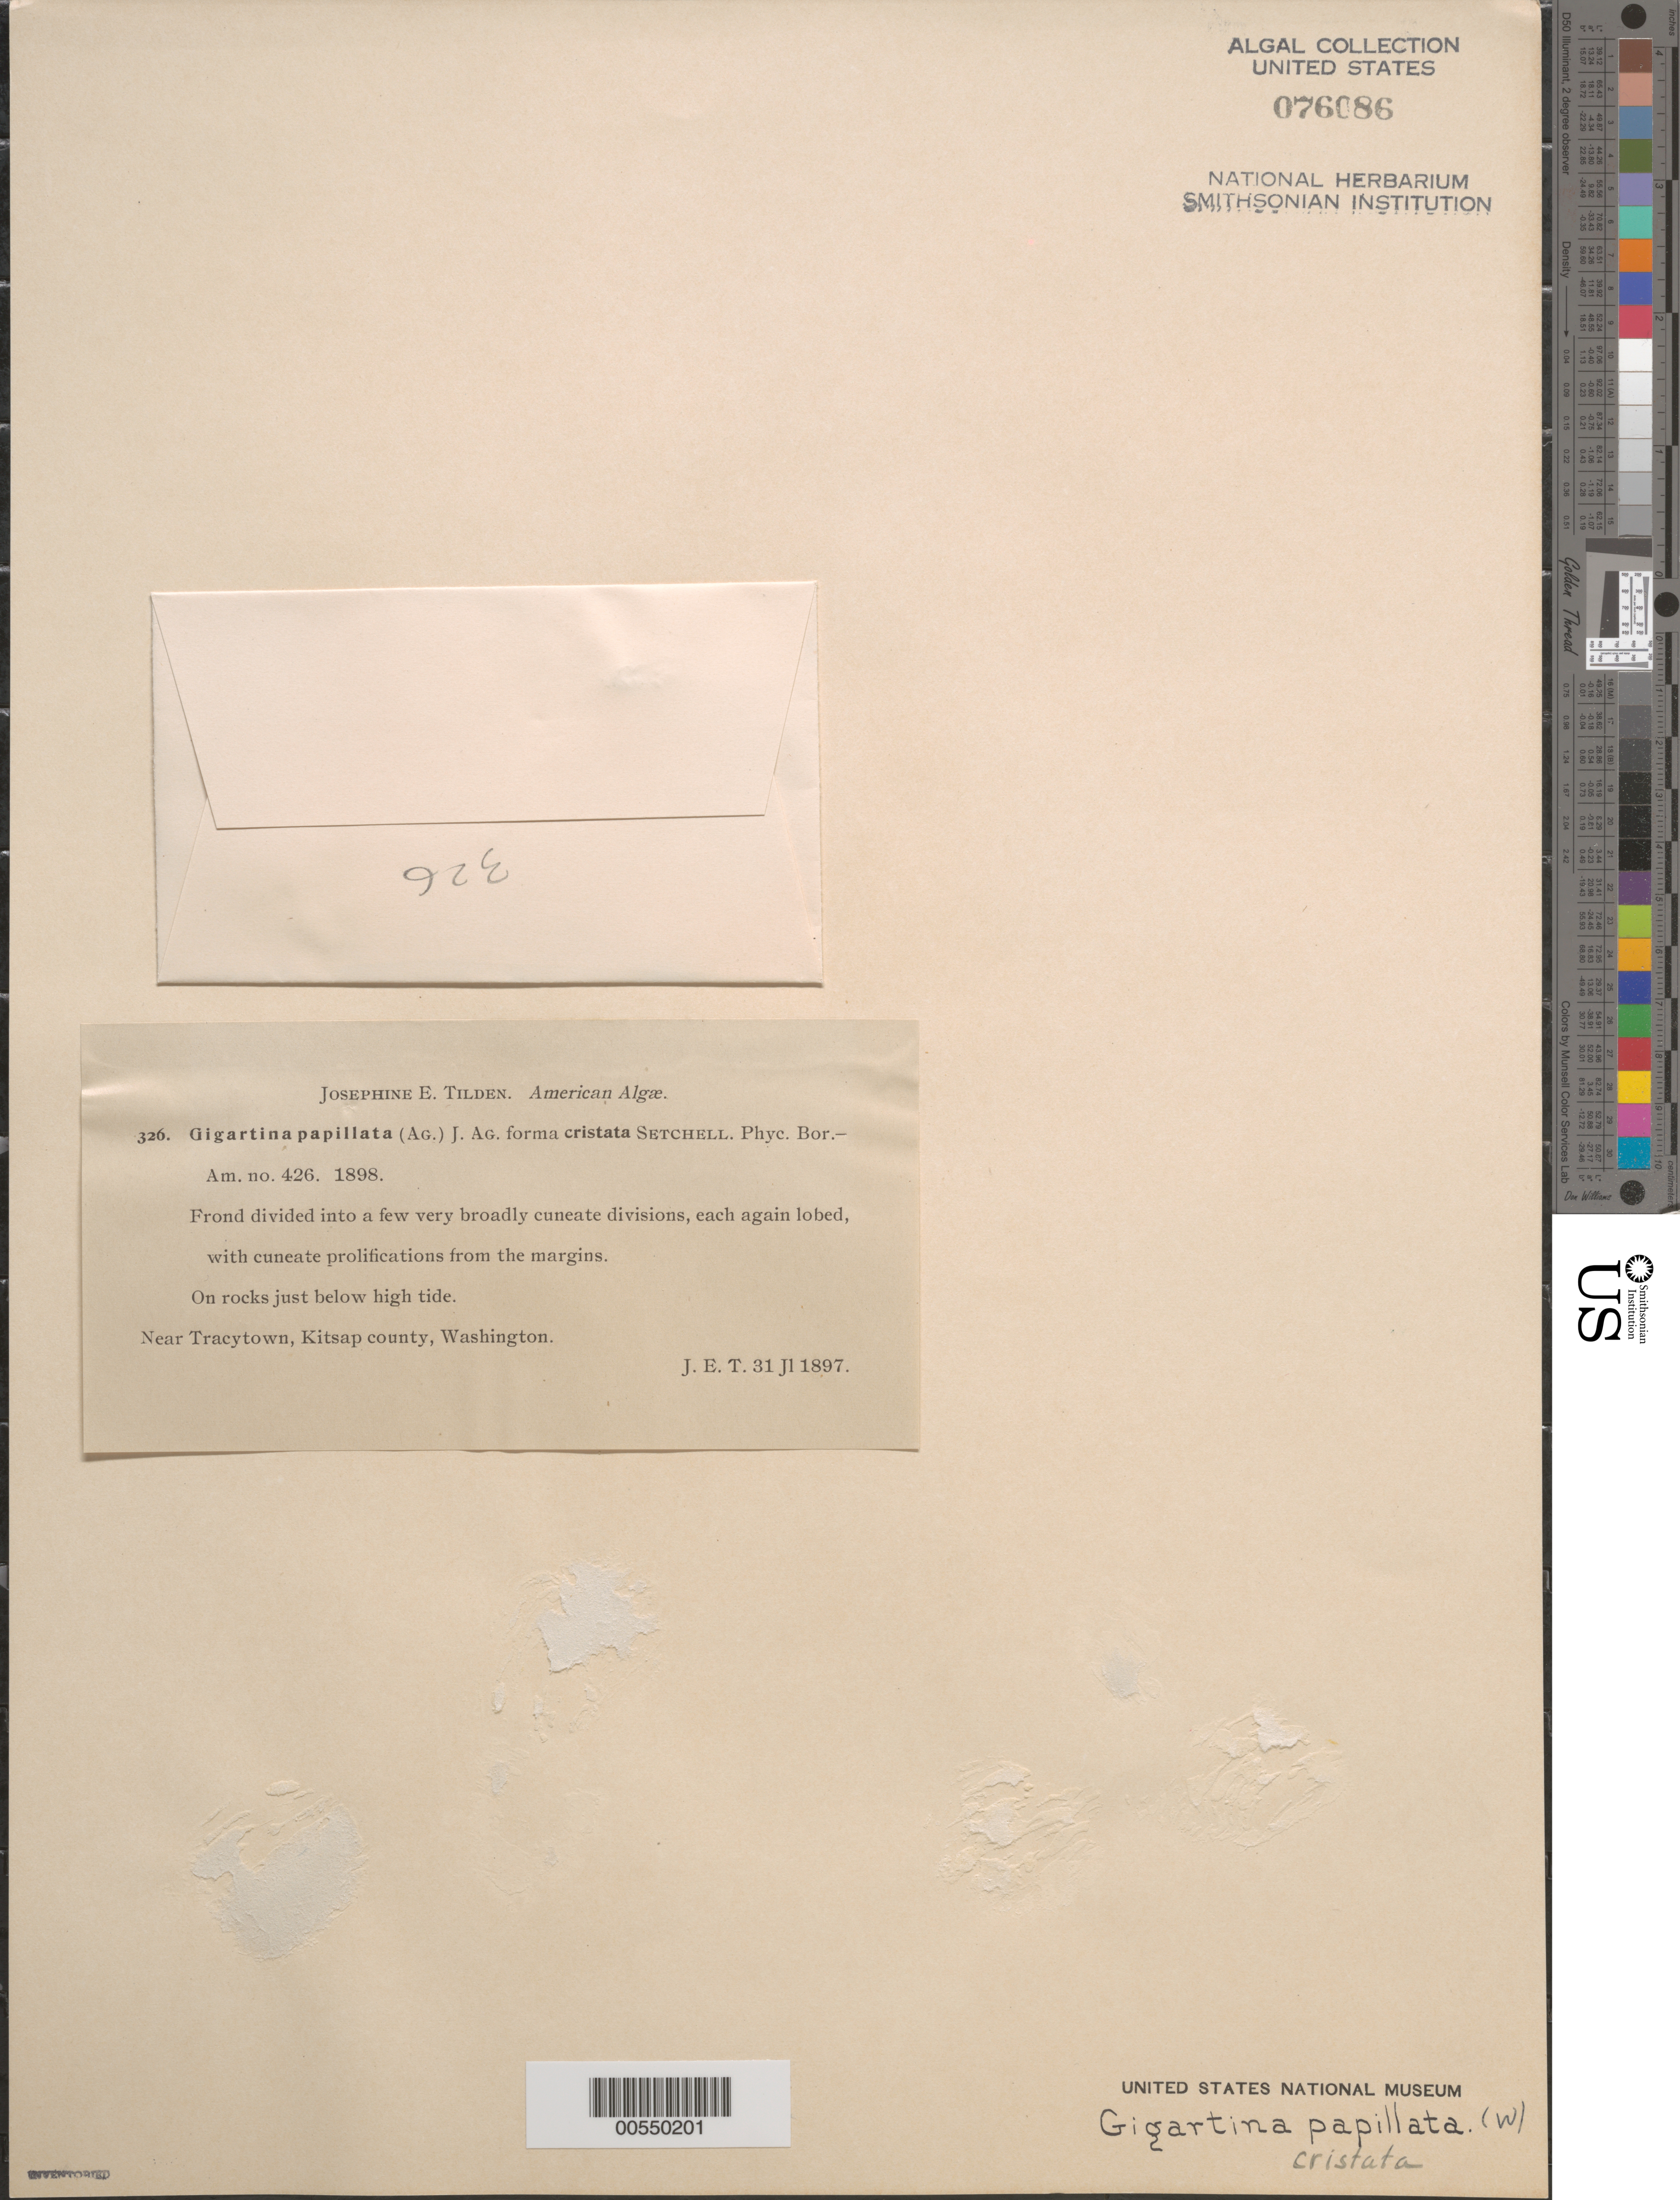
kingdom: Plantae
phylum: Rhodophyta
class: Florideophyceae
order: Gigartinales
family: Phyllophoraceae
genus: Mastocarpus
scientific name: Mastocarpus papillatus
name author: (C. Agardh) Kütz.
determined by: Algae name updating Project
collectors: J. E. Tilden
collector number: JET 326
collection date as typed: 31 Jul 1897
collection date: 1897-07-31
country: United States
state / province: Washington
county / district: Kitsap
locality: Near Tracyton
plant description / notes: Tilden, American Algae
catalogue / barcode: US 76086